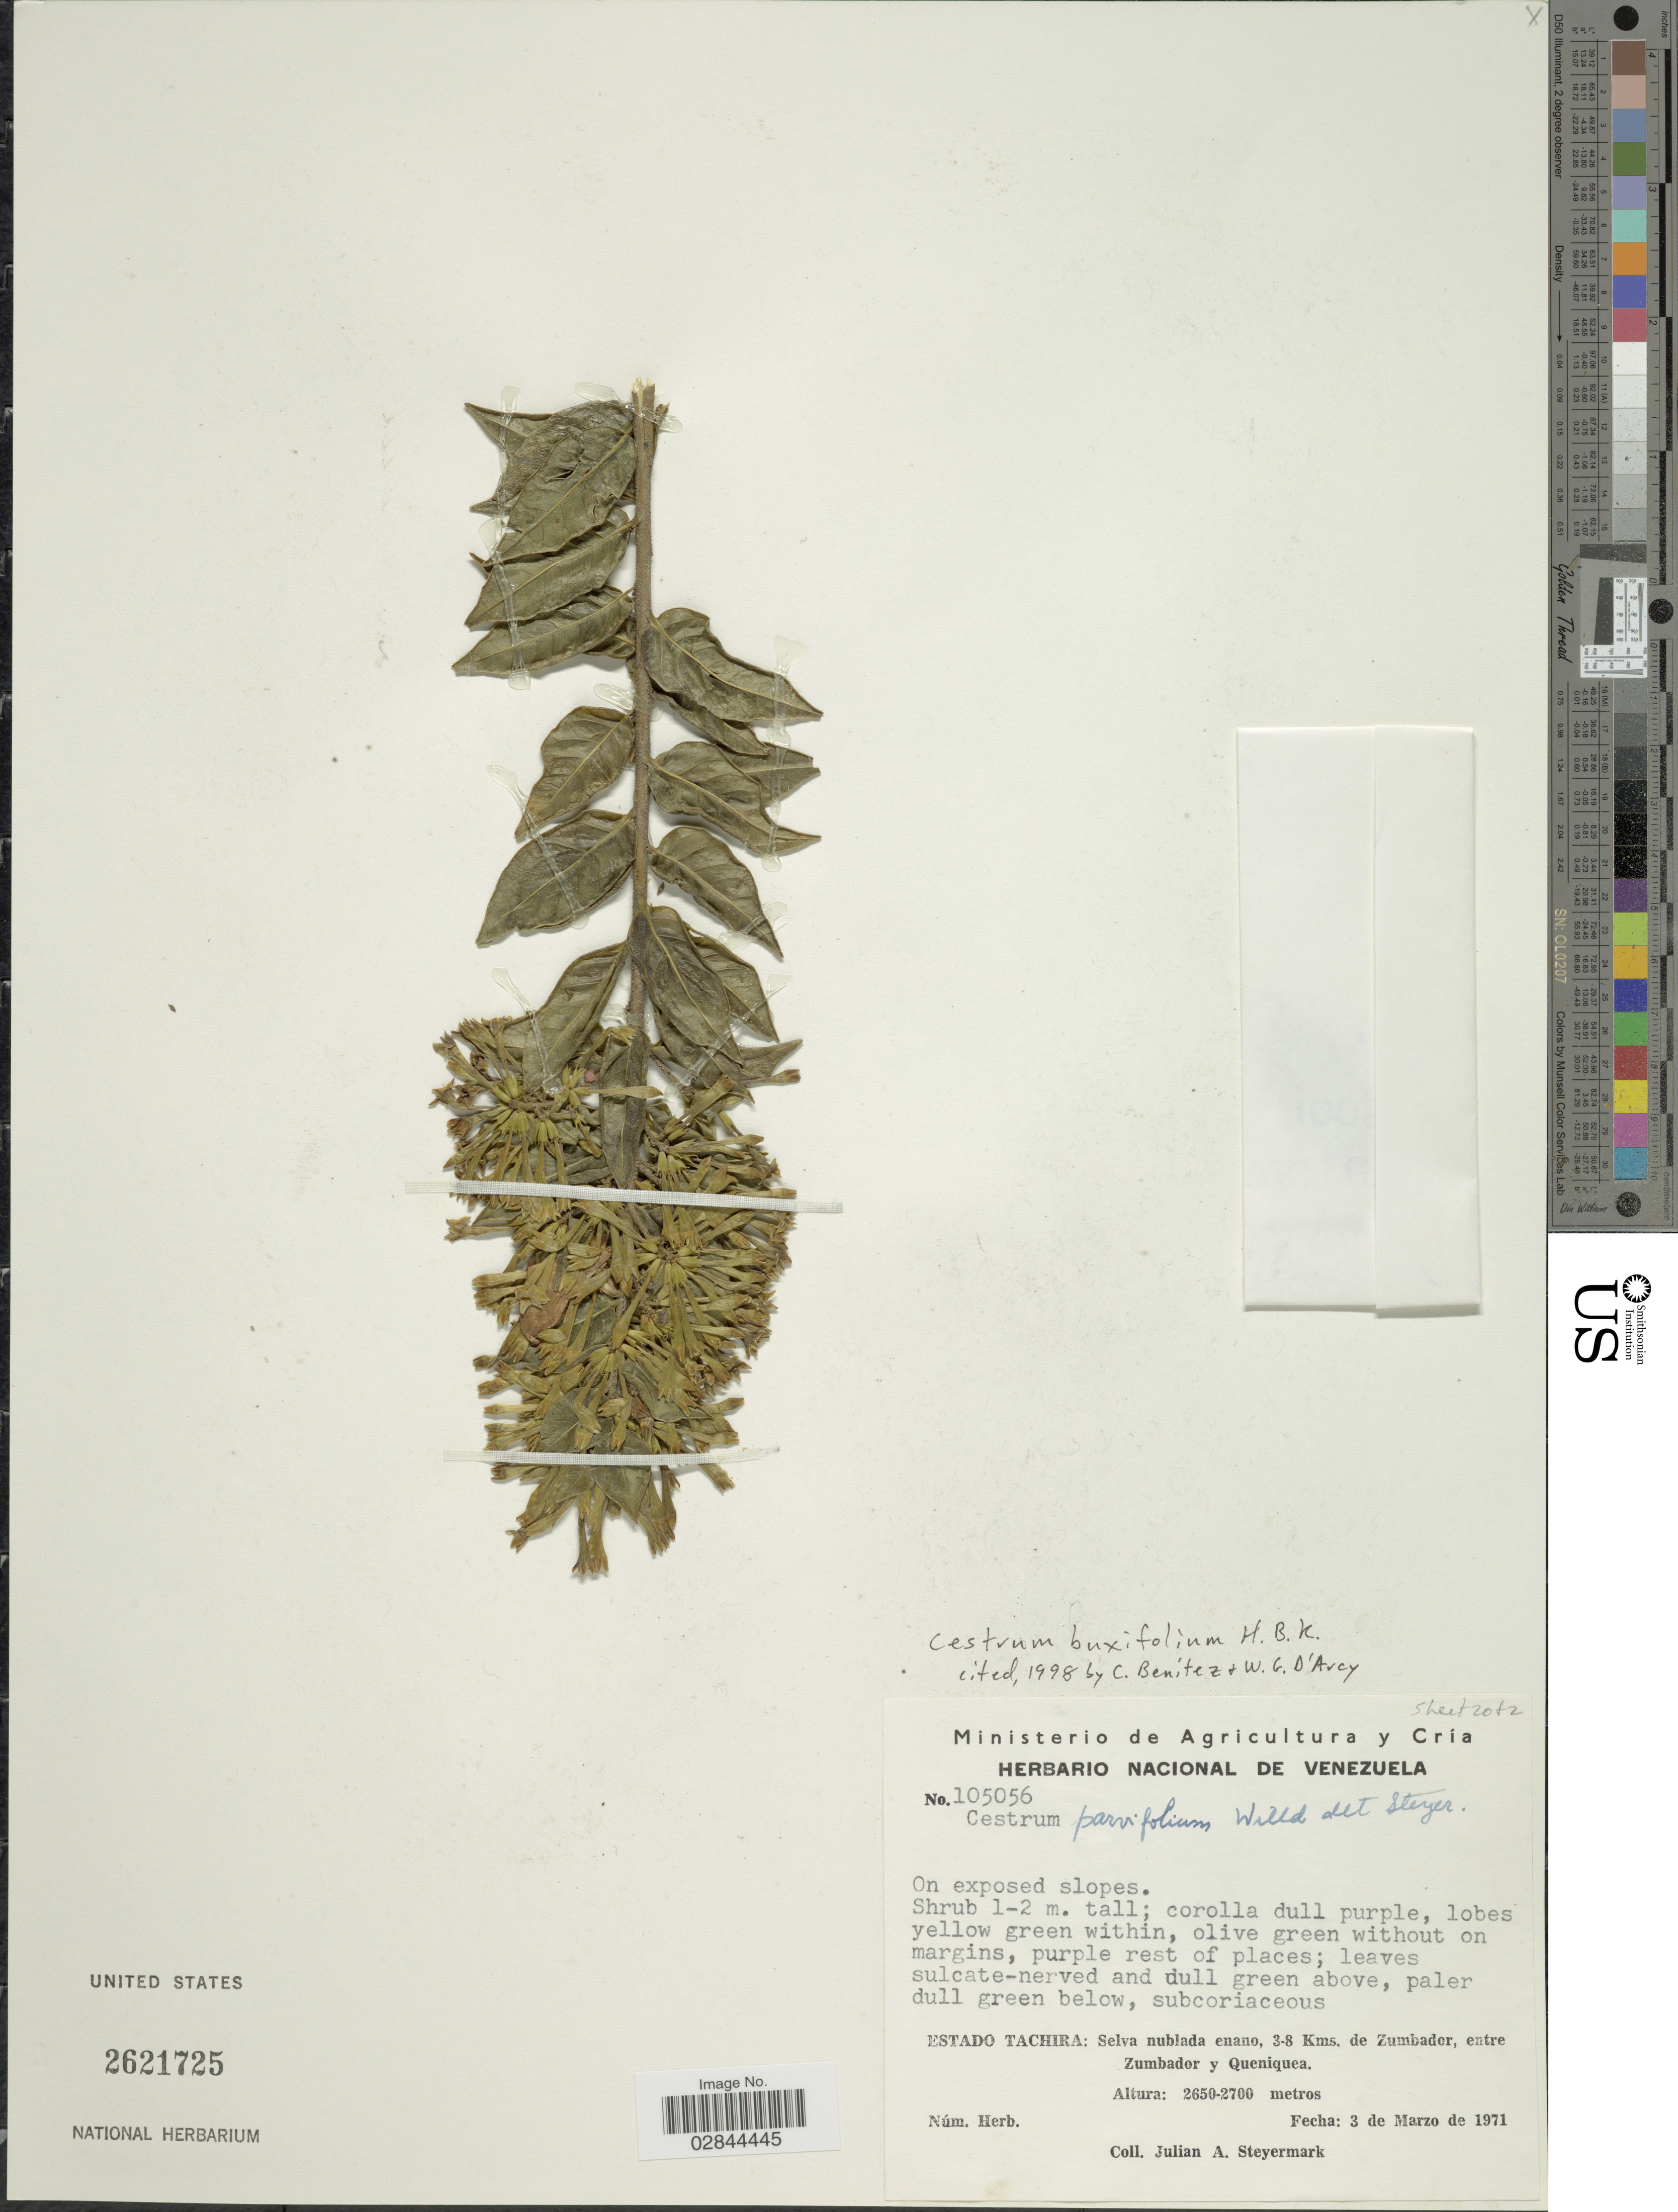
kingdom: Plantae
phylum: Tracheophyta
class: Magnoliopsida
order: Solanales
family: Solanaceae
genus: Cestrum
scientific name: Cestrum buxifolium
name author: Kunth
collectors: J. Steyermark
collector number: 105056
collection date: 1971-03-03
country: Venezuela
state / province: Tachira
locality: Selva nublada enano, 3-8 Kms. de Zumbador, entre Zumbador y Queniquea.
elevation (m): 2650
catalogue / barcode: US 2621725